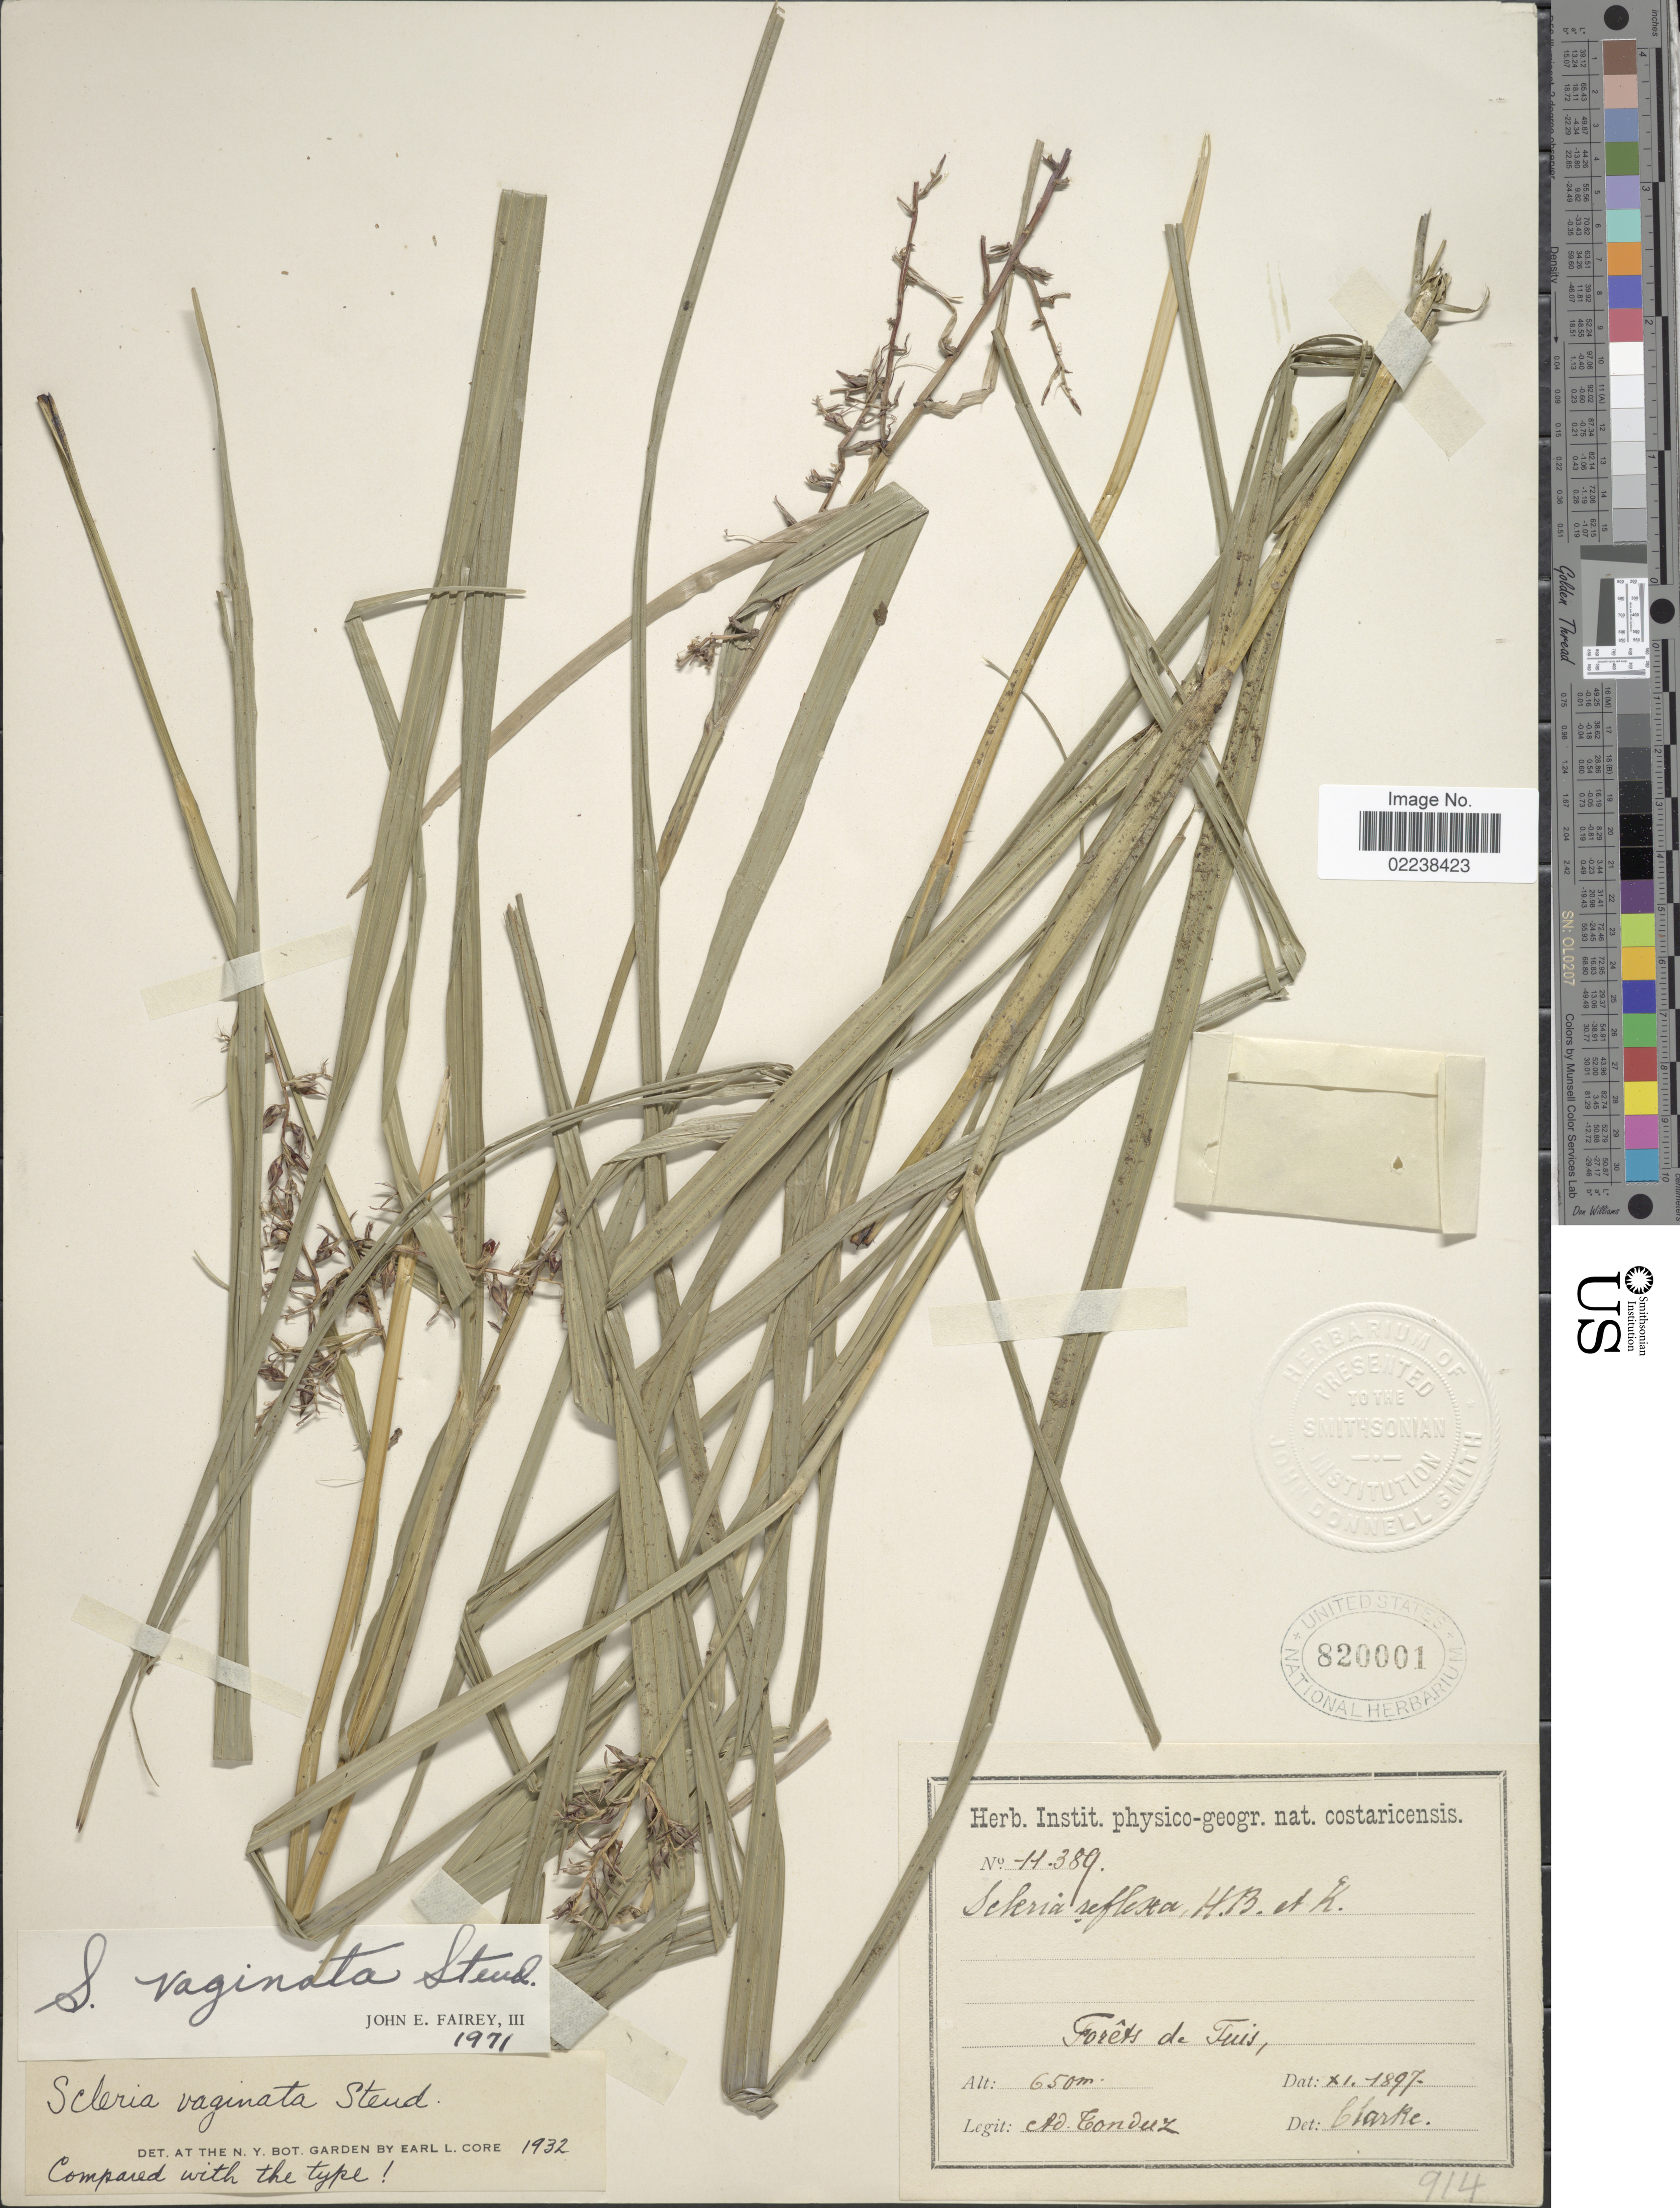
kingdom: Plantae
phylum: Tracheophyta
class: Liliopsida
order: Poales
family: Cyperaceae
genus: Scleria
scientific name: Scleria vaginata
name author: Steud.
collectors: A. Tonduz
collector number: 11389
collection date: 1897-11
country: Costa Rica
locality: Forets de Tuis.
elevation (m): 650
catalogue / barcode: US 820001